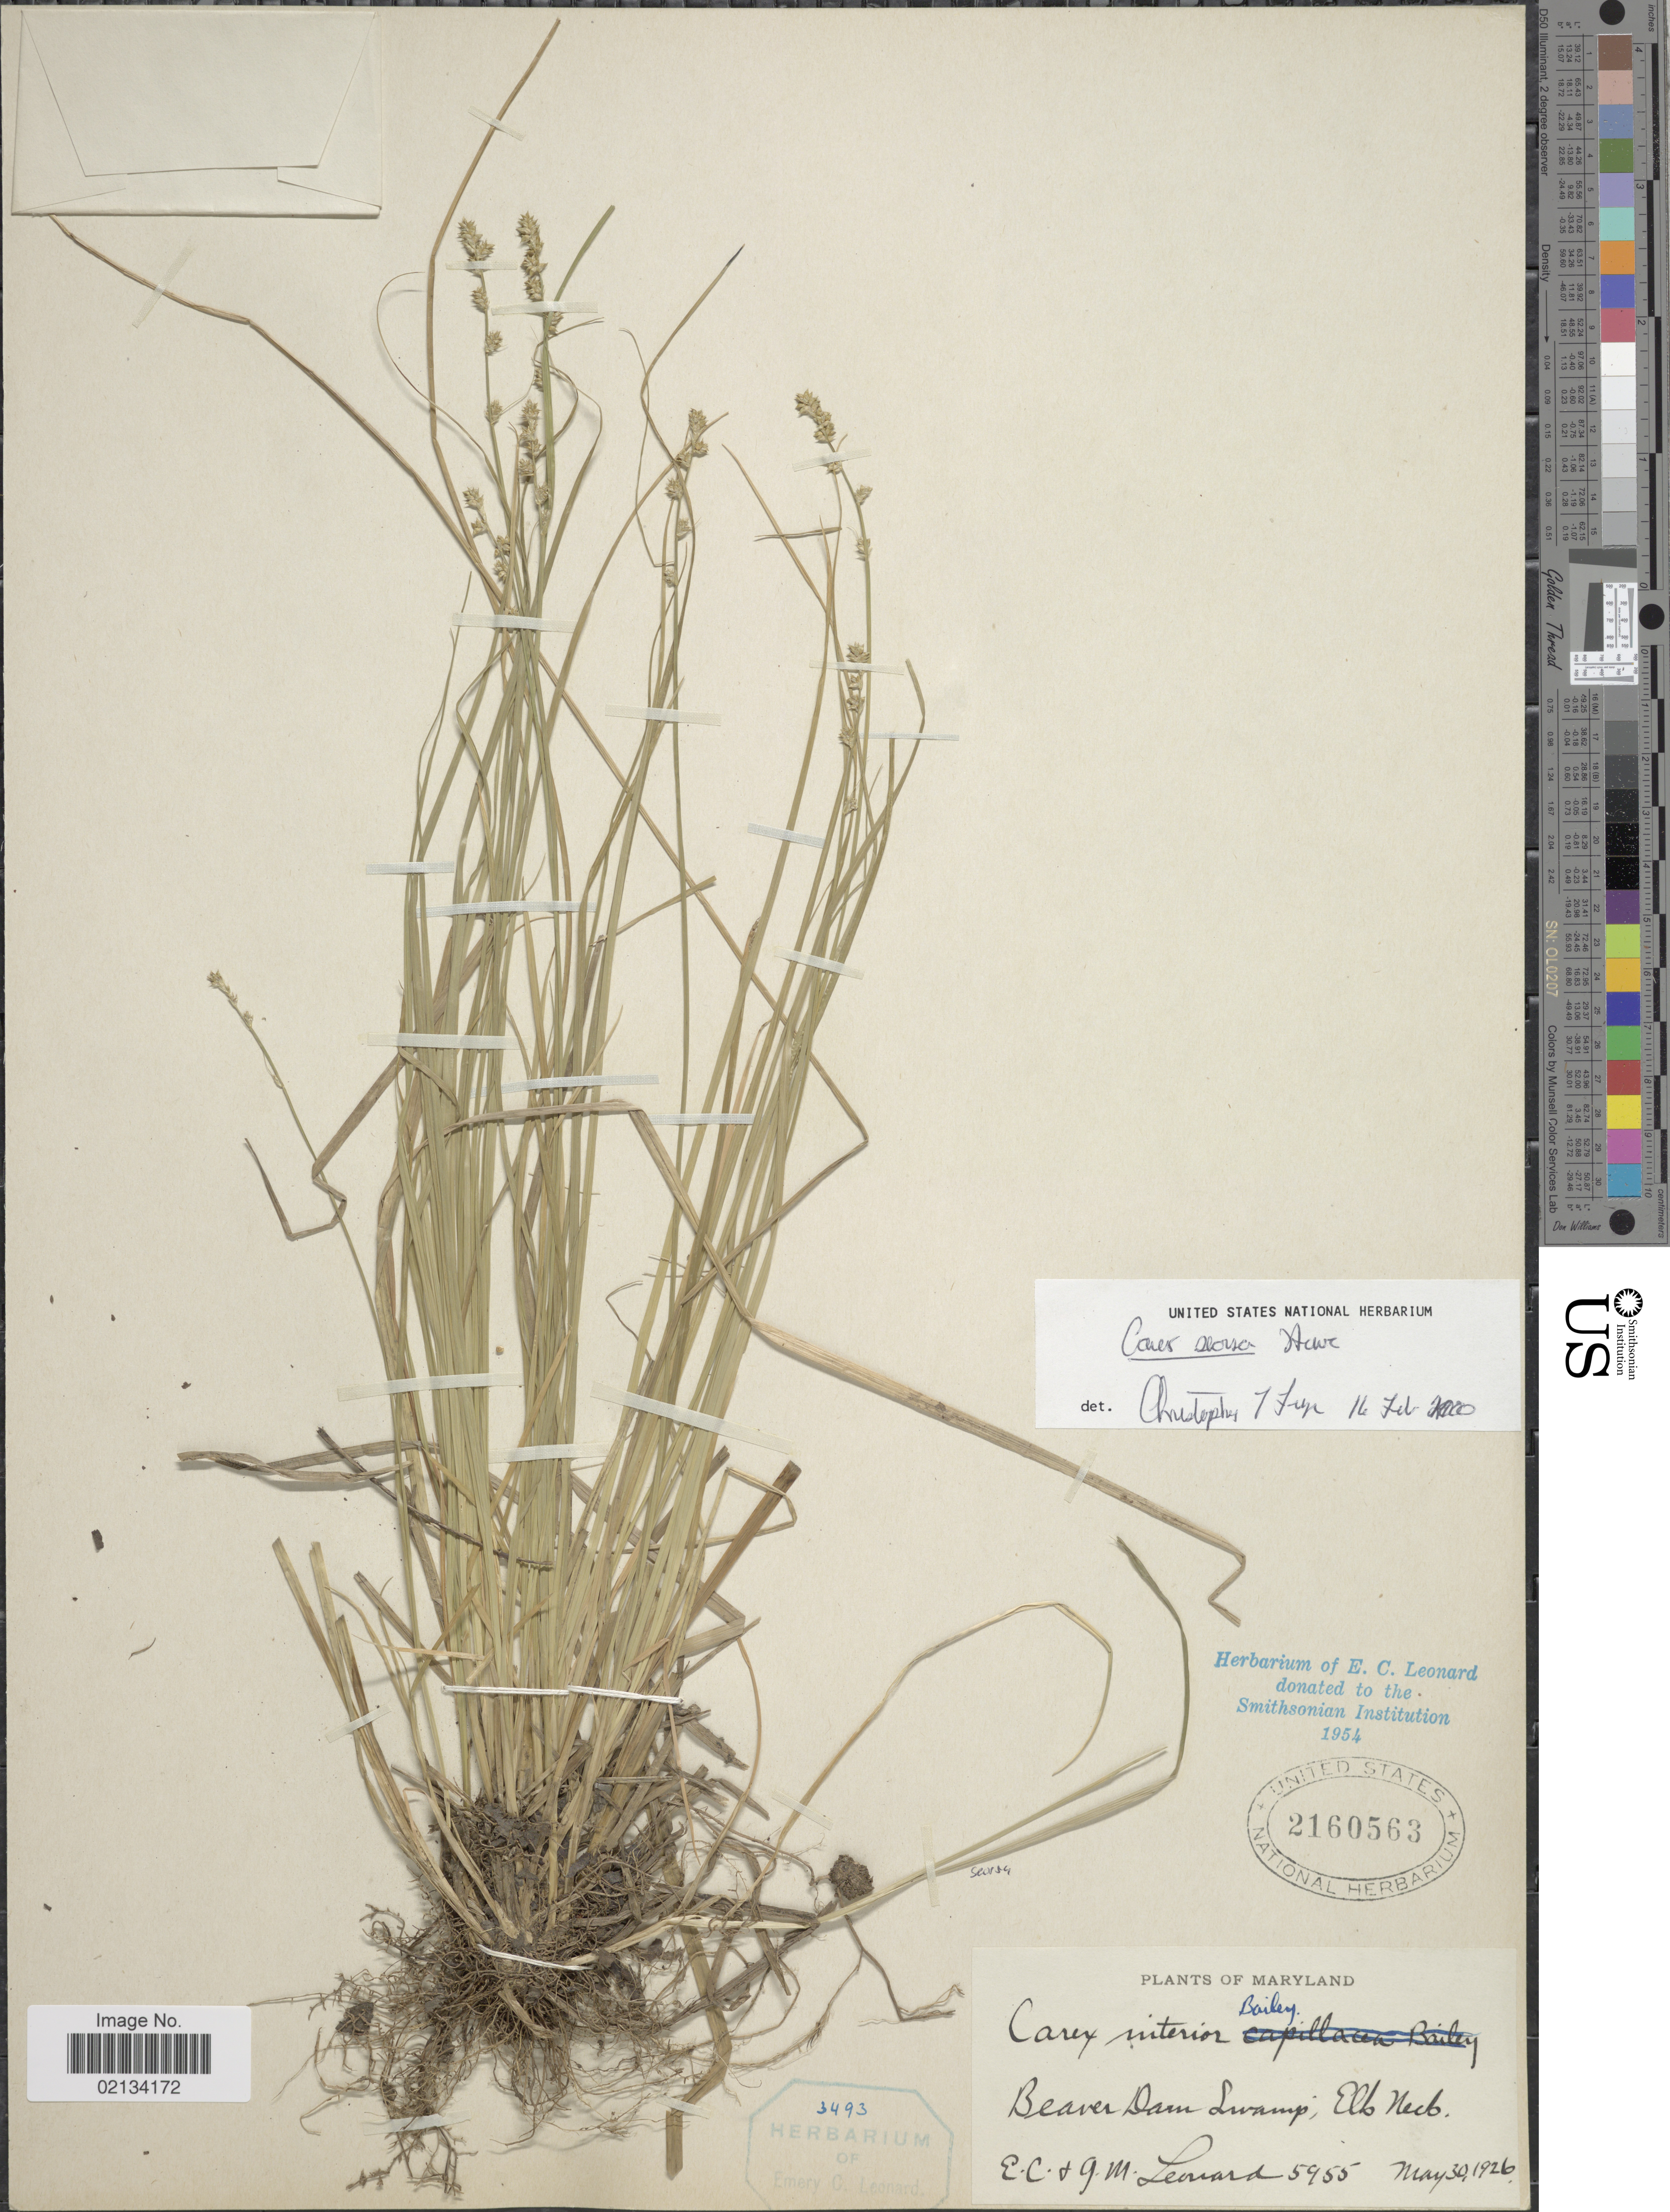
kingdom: Plantae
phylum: Tracheophyta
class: Liliopsida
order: Poales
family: Cyperaceae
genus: Carex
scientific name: Carex seorsa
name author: Howe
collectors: E. C. Leonard & G. M. Leonard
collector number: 5955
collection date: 1926-05-30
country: United States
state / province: Maryland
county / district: Cecil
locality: Beaver Dam Swamp, Elk Neck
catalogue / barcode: US 2160563